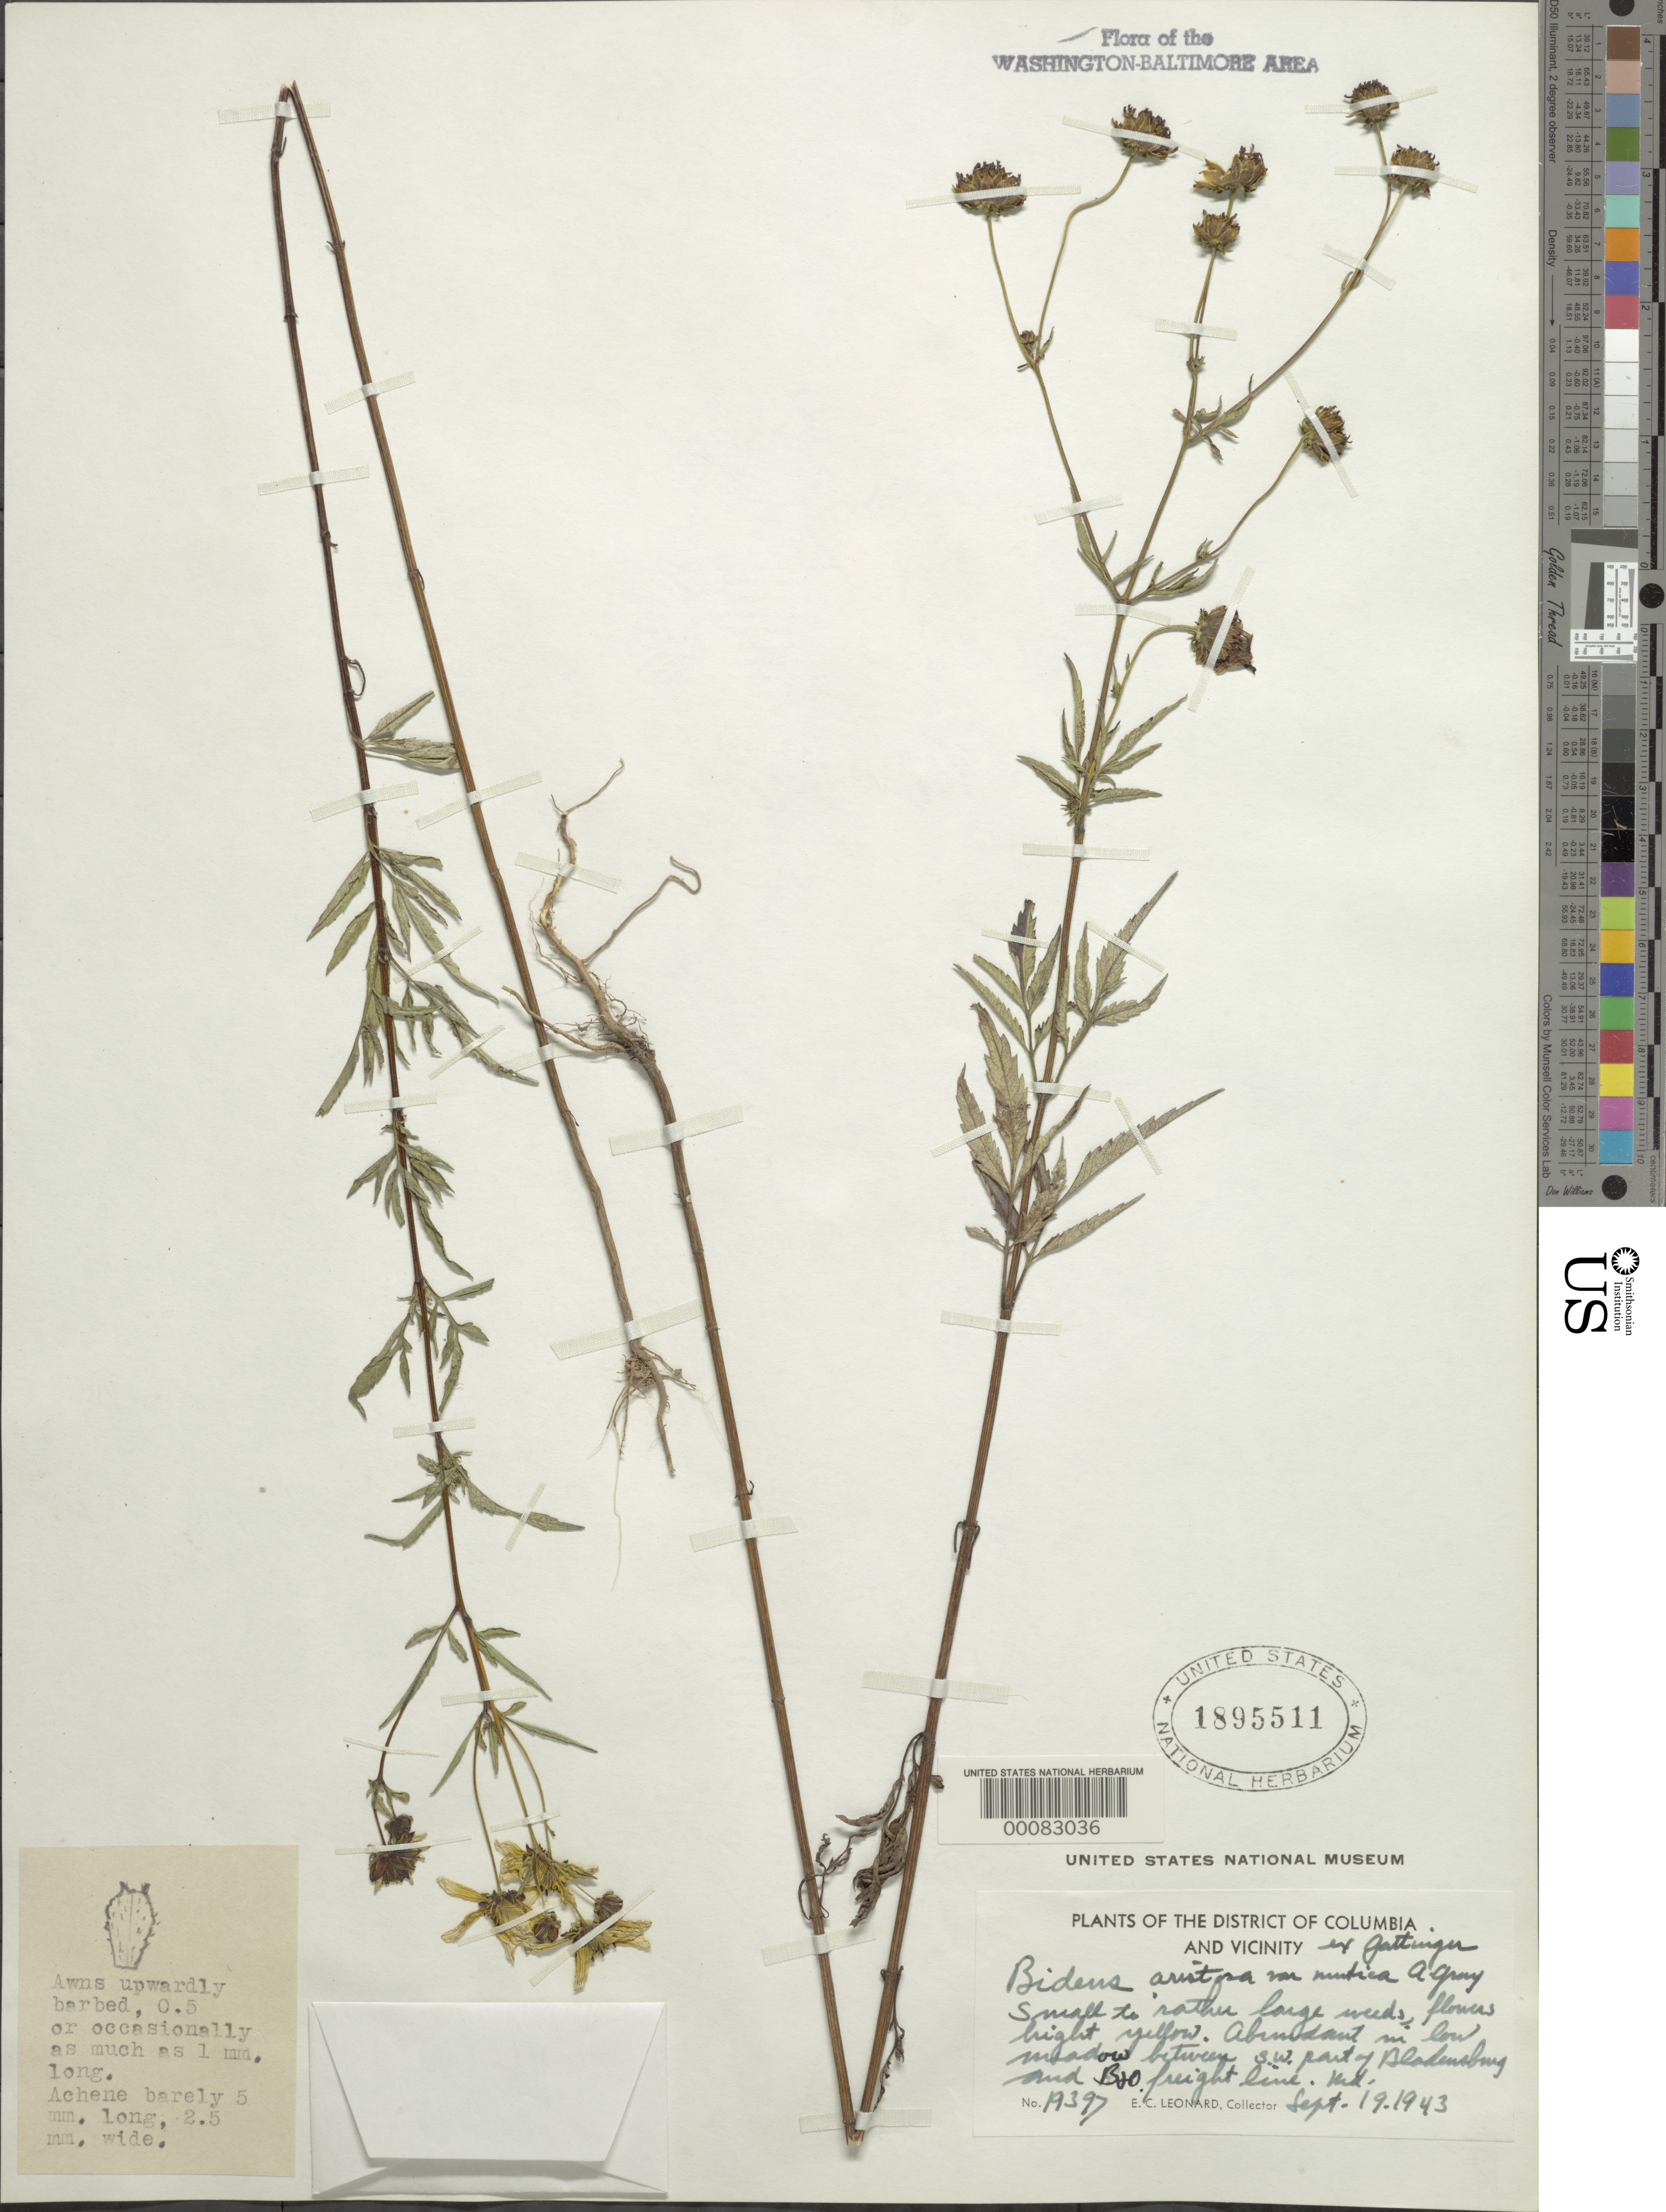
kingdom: Plantae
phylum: Tracheophyta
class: Magnoliopsida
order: Asterales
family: Asteraceae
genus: Bidens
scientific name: Bidens aristosa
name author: (Michx.) Britton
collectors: E. C. Leonard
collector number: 19397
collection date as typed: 19 Sep 1943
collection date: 1943-09-19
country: United States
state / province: Maryland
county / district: Prince George's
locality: between SW of Bladensburg and B. & O. Railroad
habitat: Oill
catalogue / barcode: US 1895511